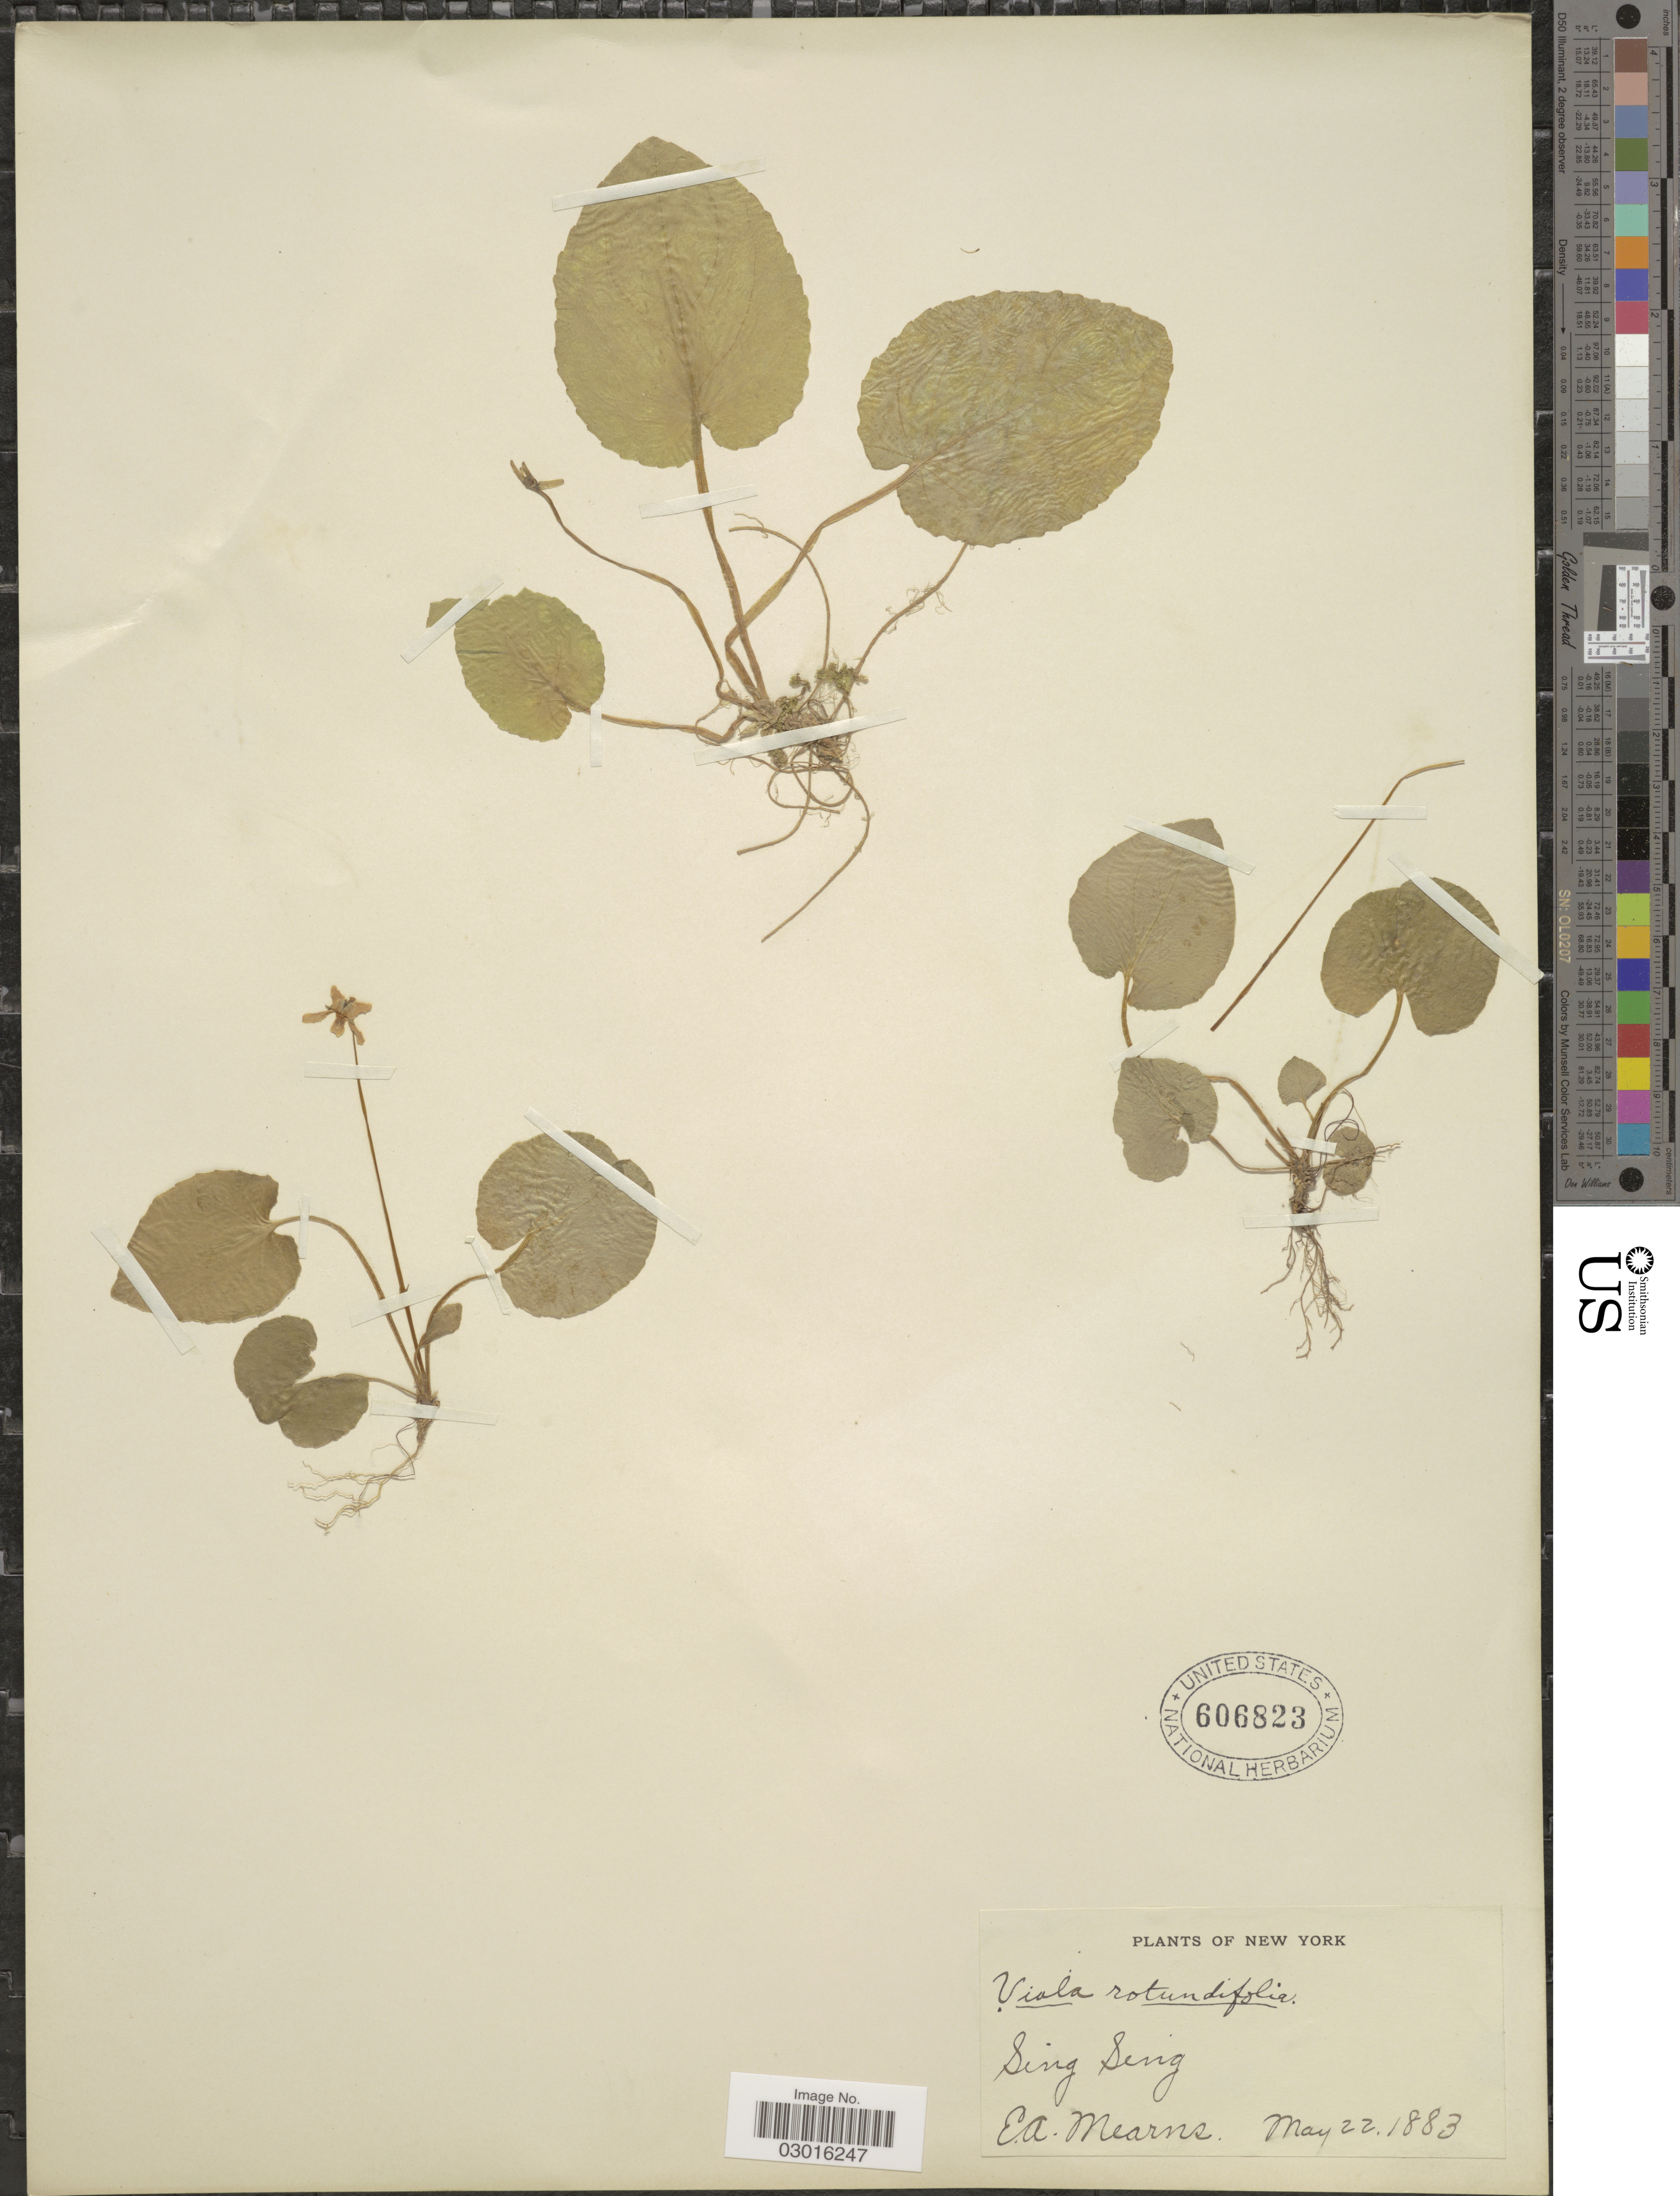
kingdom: Plantae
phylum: Tracheophyta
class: Magnoliopsida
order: Malpighiales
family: Violaceae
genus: Viola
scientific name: Viola rotundifolia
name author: Michx.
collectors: E. A. Mearns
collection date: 1883-05-22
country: United States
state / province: New York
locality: Sing Sing.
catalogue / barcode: US 606823